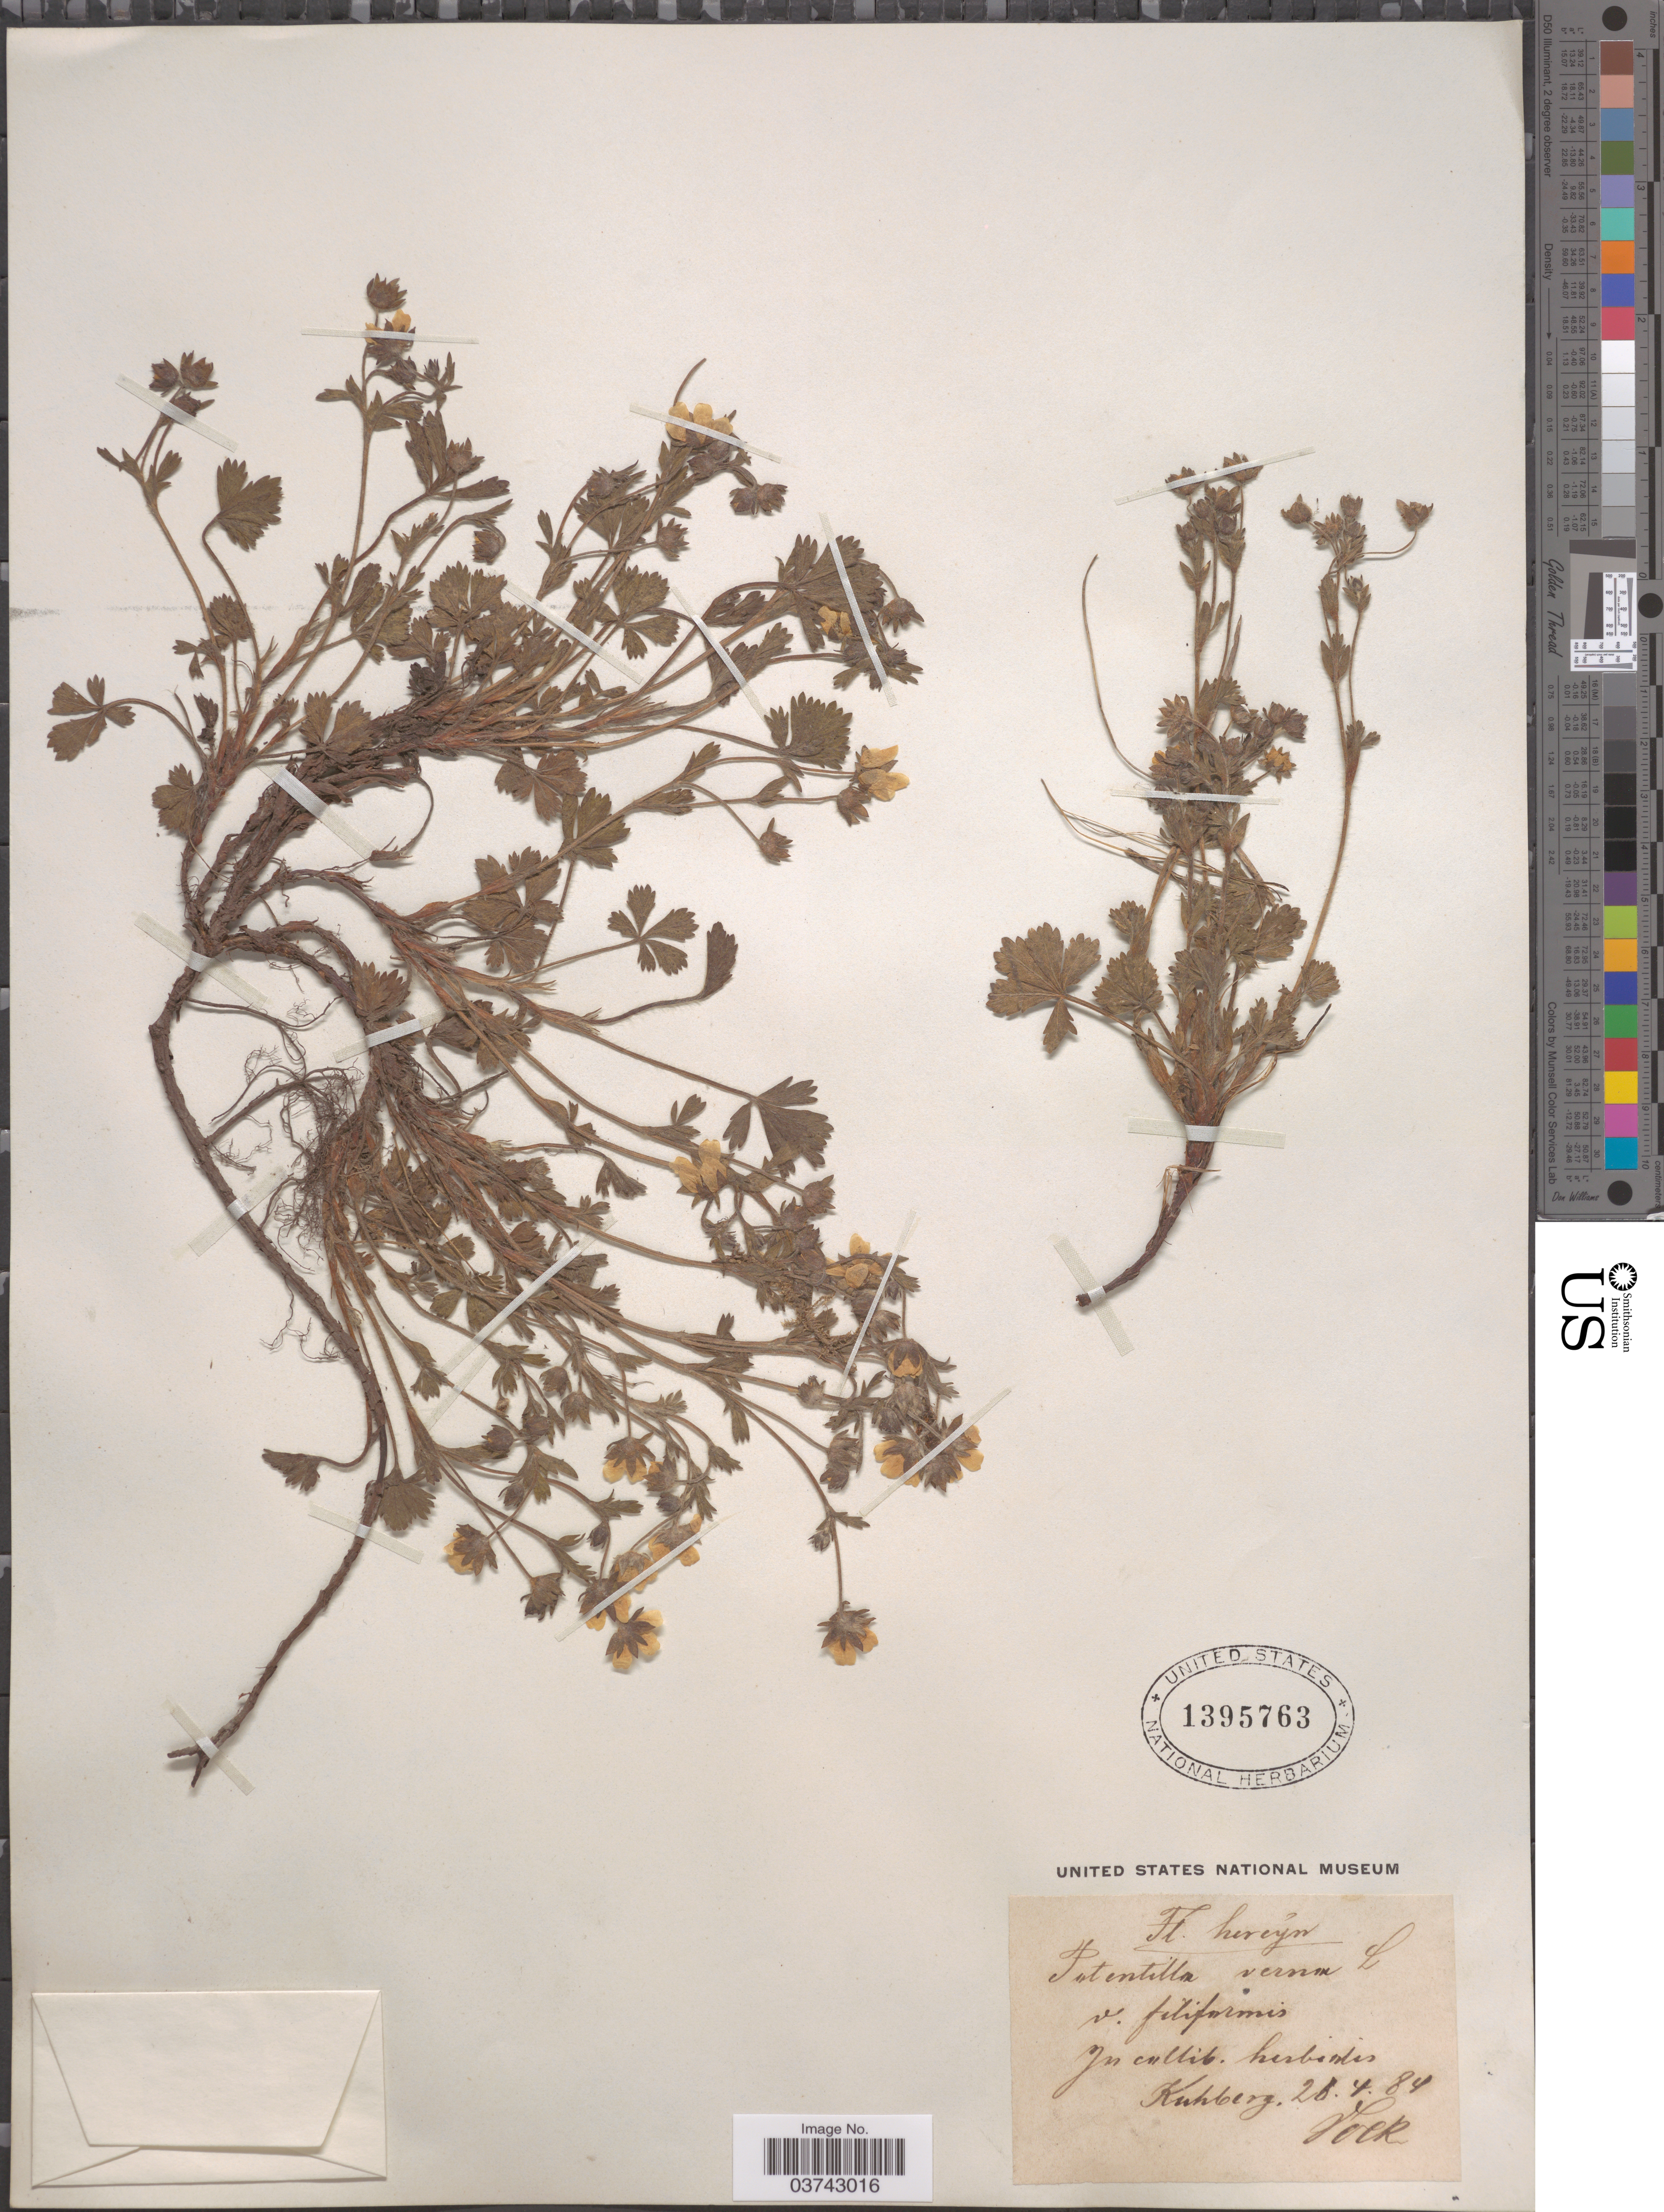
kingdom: Plantae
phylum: Tracheophyta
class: Magnoliopsida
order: Rosales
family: Rosaceae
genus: Potentilla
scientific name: Potentilla verna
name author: L.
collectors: -. Vocke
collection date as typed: Transcribed d/m/y: 28/4/84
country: Germany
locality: Hercyn. In collib. Herbiolis [interpreted] Kuhberg.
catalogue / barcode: US 1395763